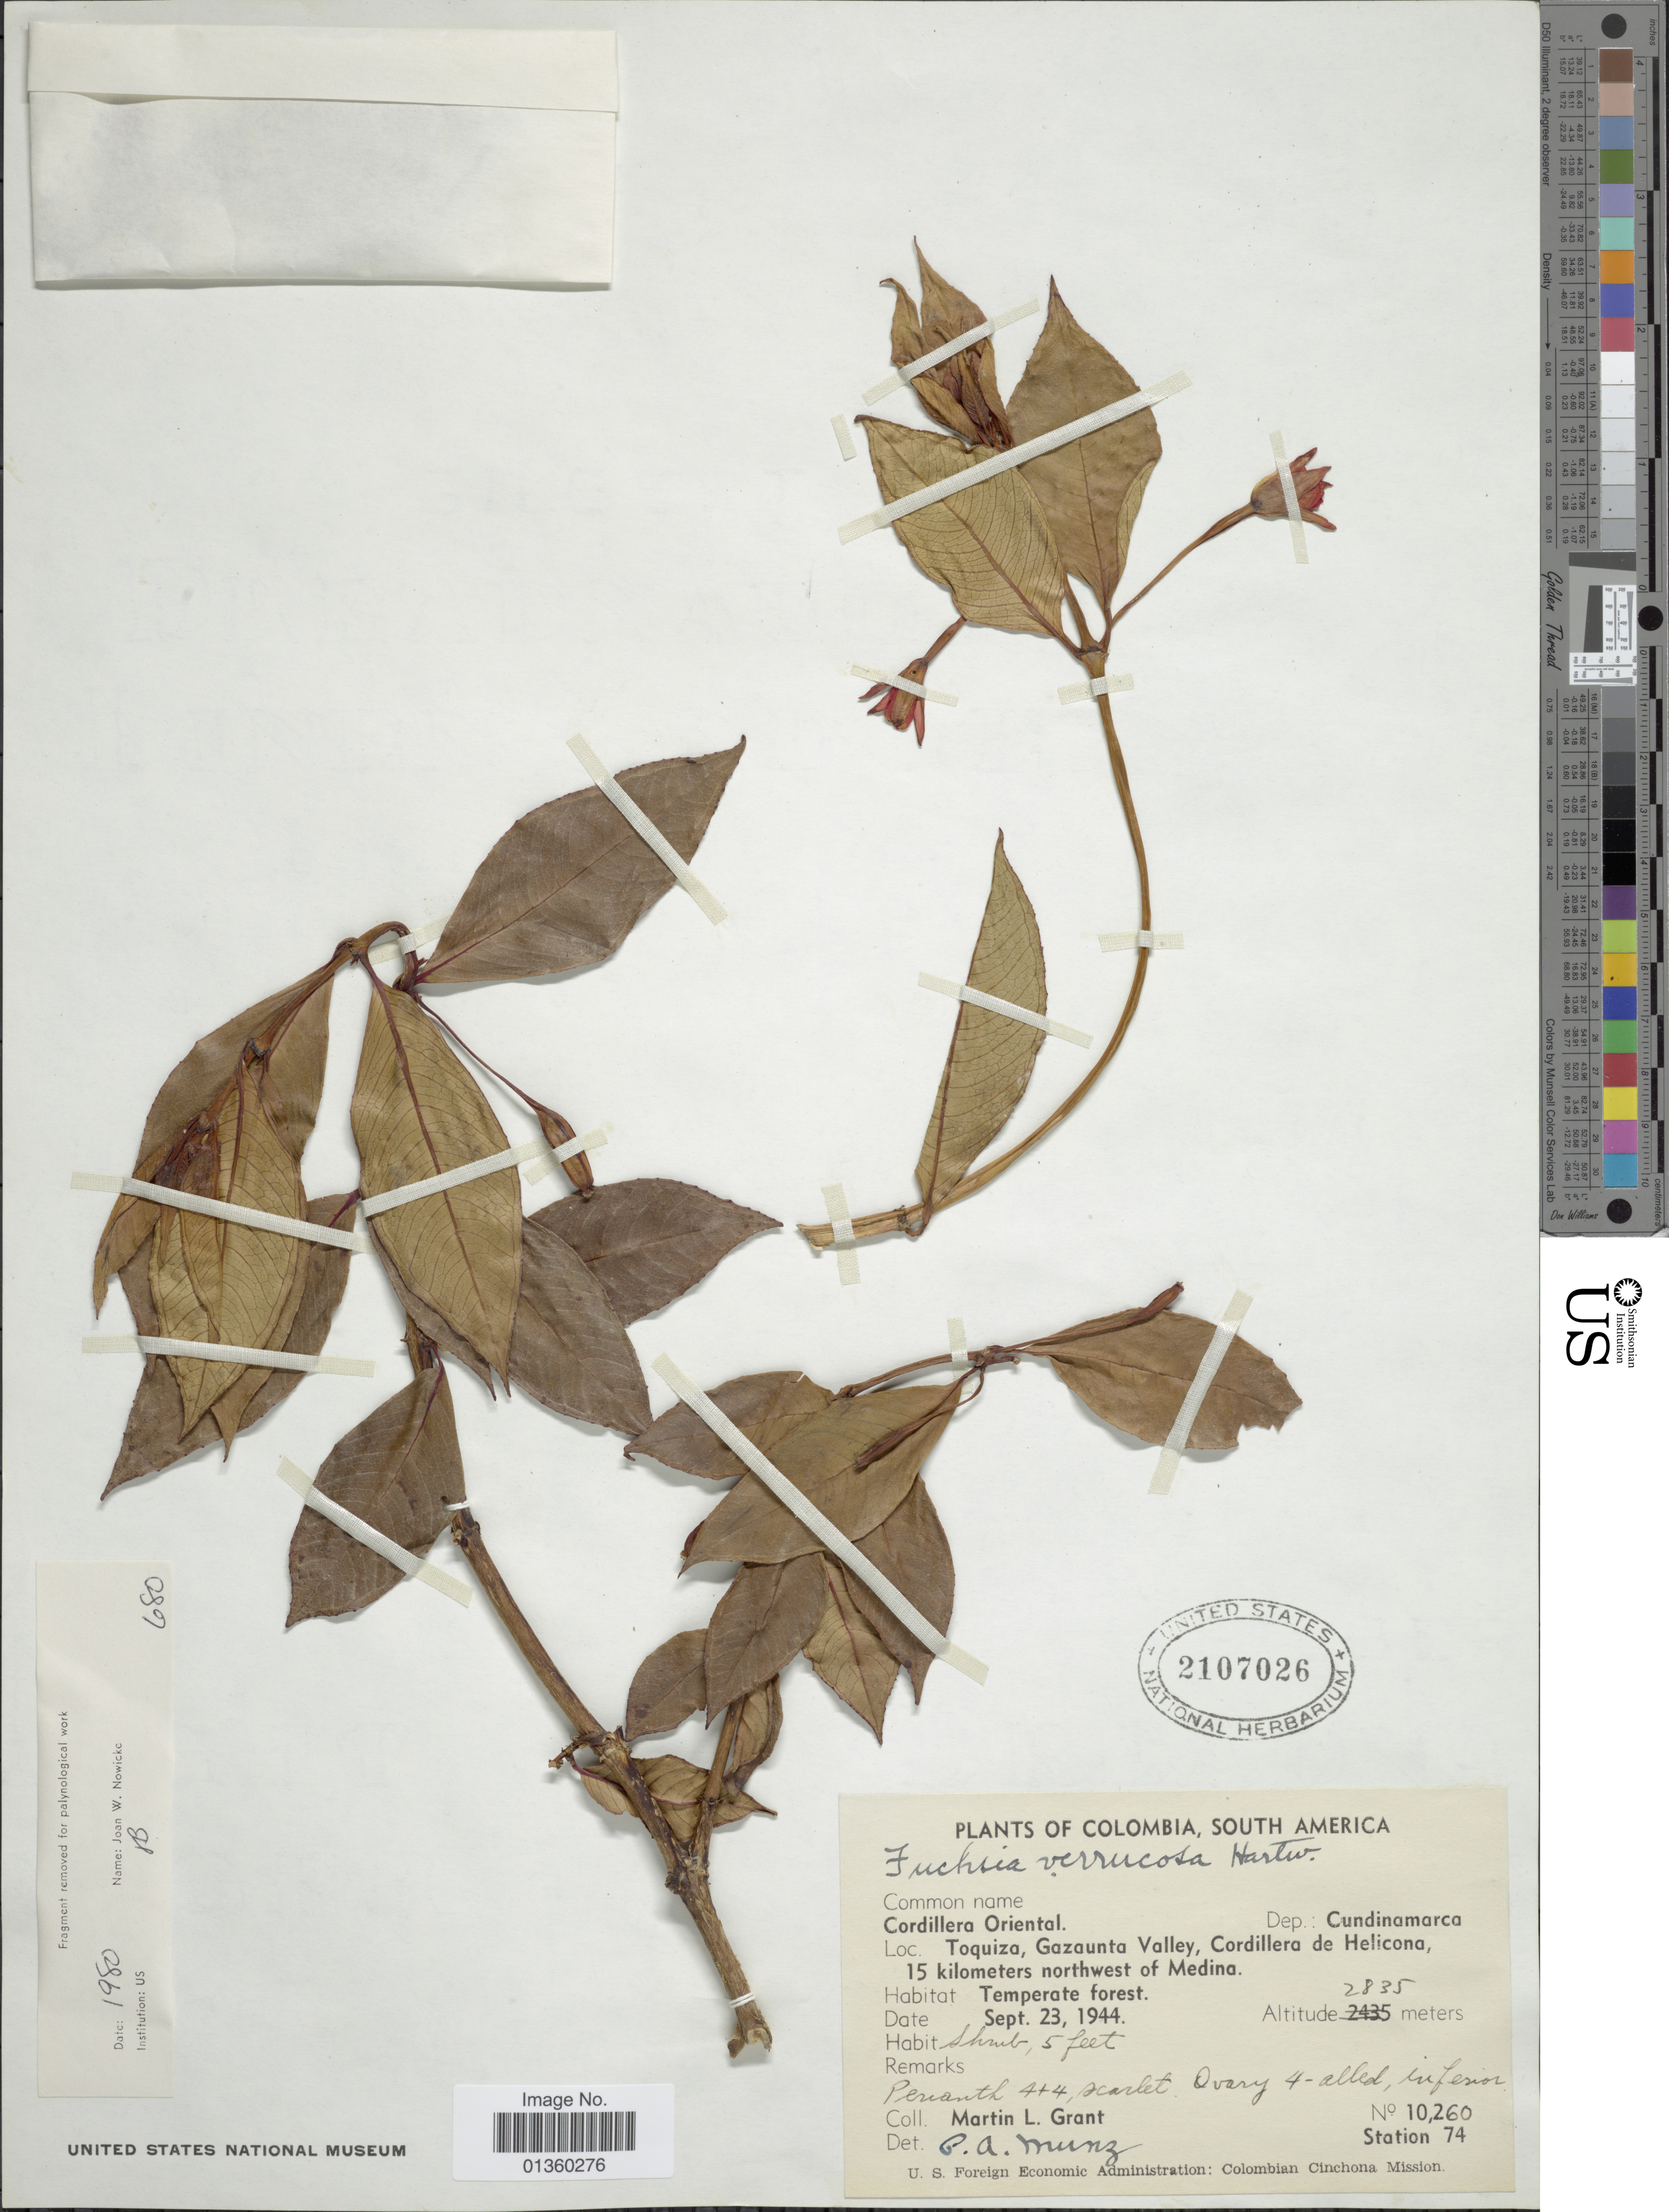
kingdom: Plantae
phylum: Tracheophyta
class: Magnoliopsida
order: Myrtales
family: Onagraceae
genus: Fuchsia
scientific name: Fuchsia verrucosa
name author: Hartw. ex Benth.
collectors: M. L. Grant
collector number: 10260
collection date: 1944-09-23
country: Colombia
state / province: Cundinamarca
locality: Cordillera Oriental, Toquiza, Gazaunta Valley, Cordillera de Helicona, 15 kilometers northwest of Medina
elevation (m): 2835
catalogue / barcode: US 2107026